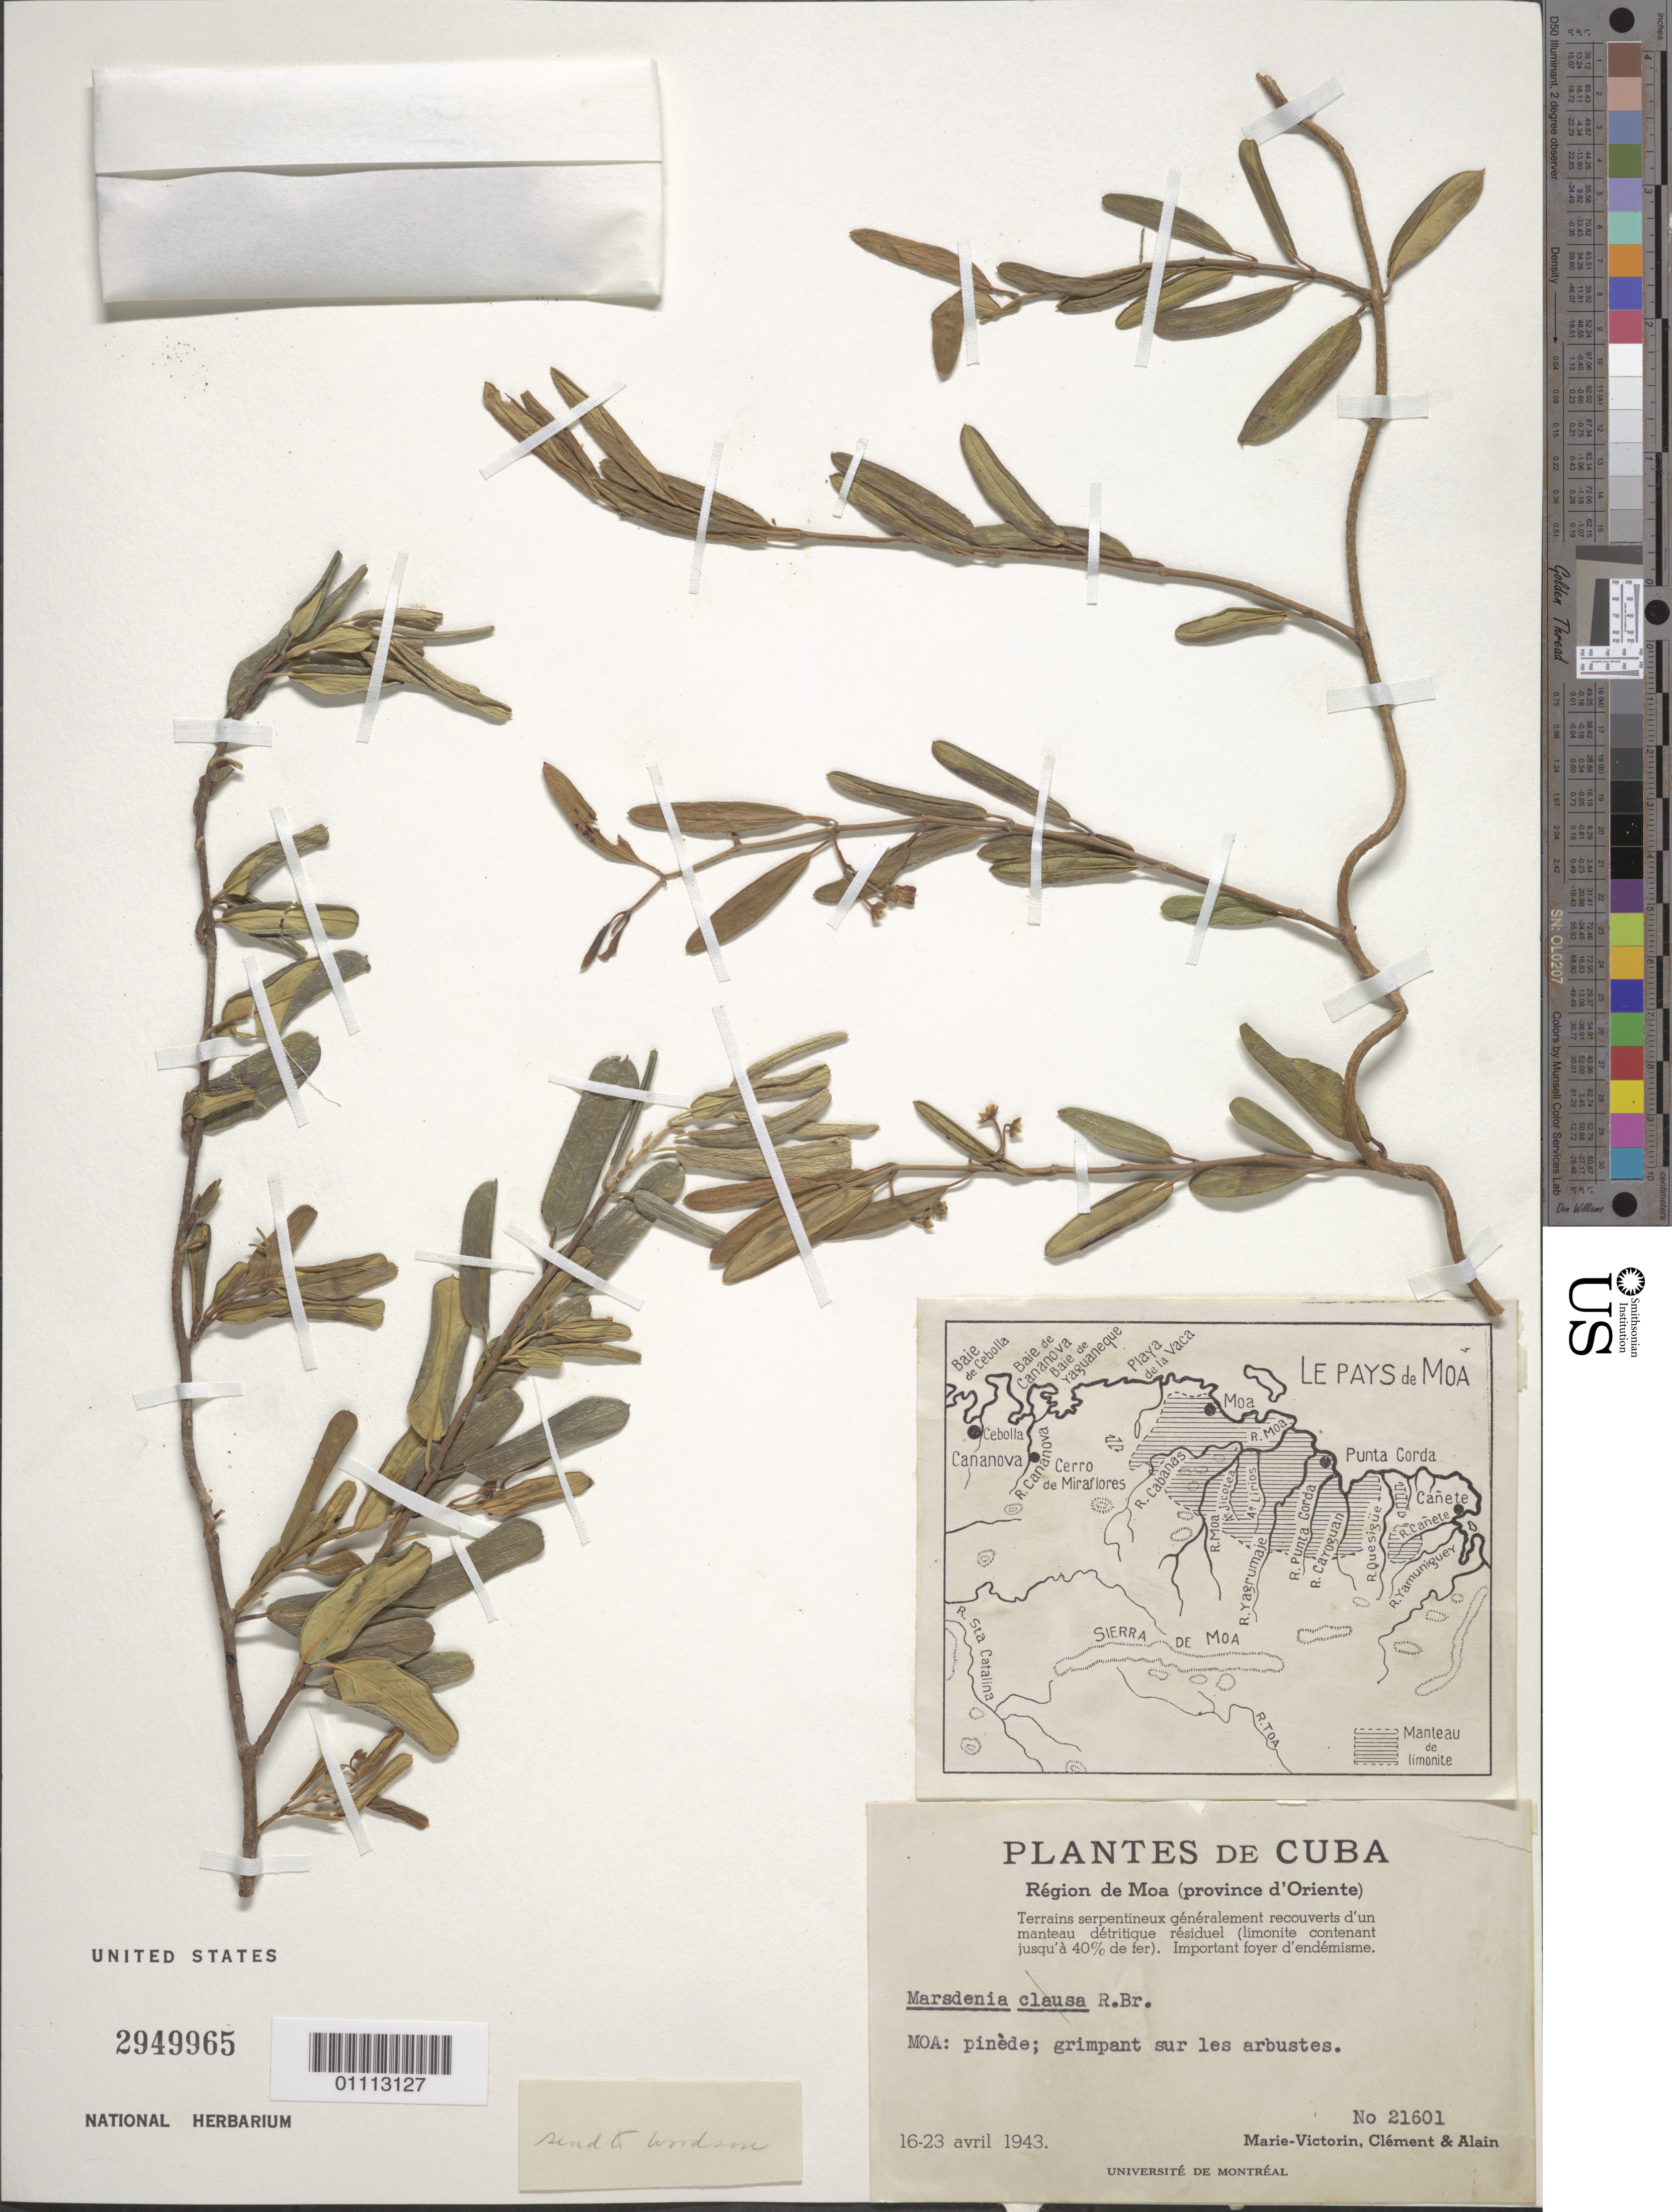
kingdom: Plantae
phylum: Tracheophyta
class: Magnoliopsida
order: Gentianales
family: Apocynaceae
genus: Marsdenia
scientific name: Marsdenia clausa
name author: R. Br.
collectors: B. Clement & A. H. Liogier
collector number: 21601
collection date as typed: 16 Apr 1943 to 23 Apr 1943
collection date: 1943-04-16/1943-04-23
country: Cuba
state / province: Holguín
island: Cuba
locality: Moa: Terrains serpentineux generalement recouverts d'un manteau detritique residuel (limonte contenant jusq'a 40% de fer) Important foyer d'endemisme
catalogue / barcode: US 2949965